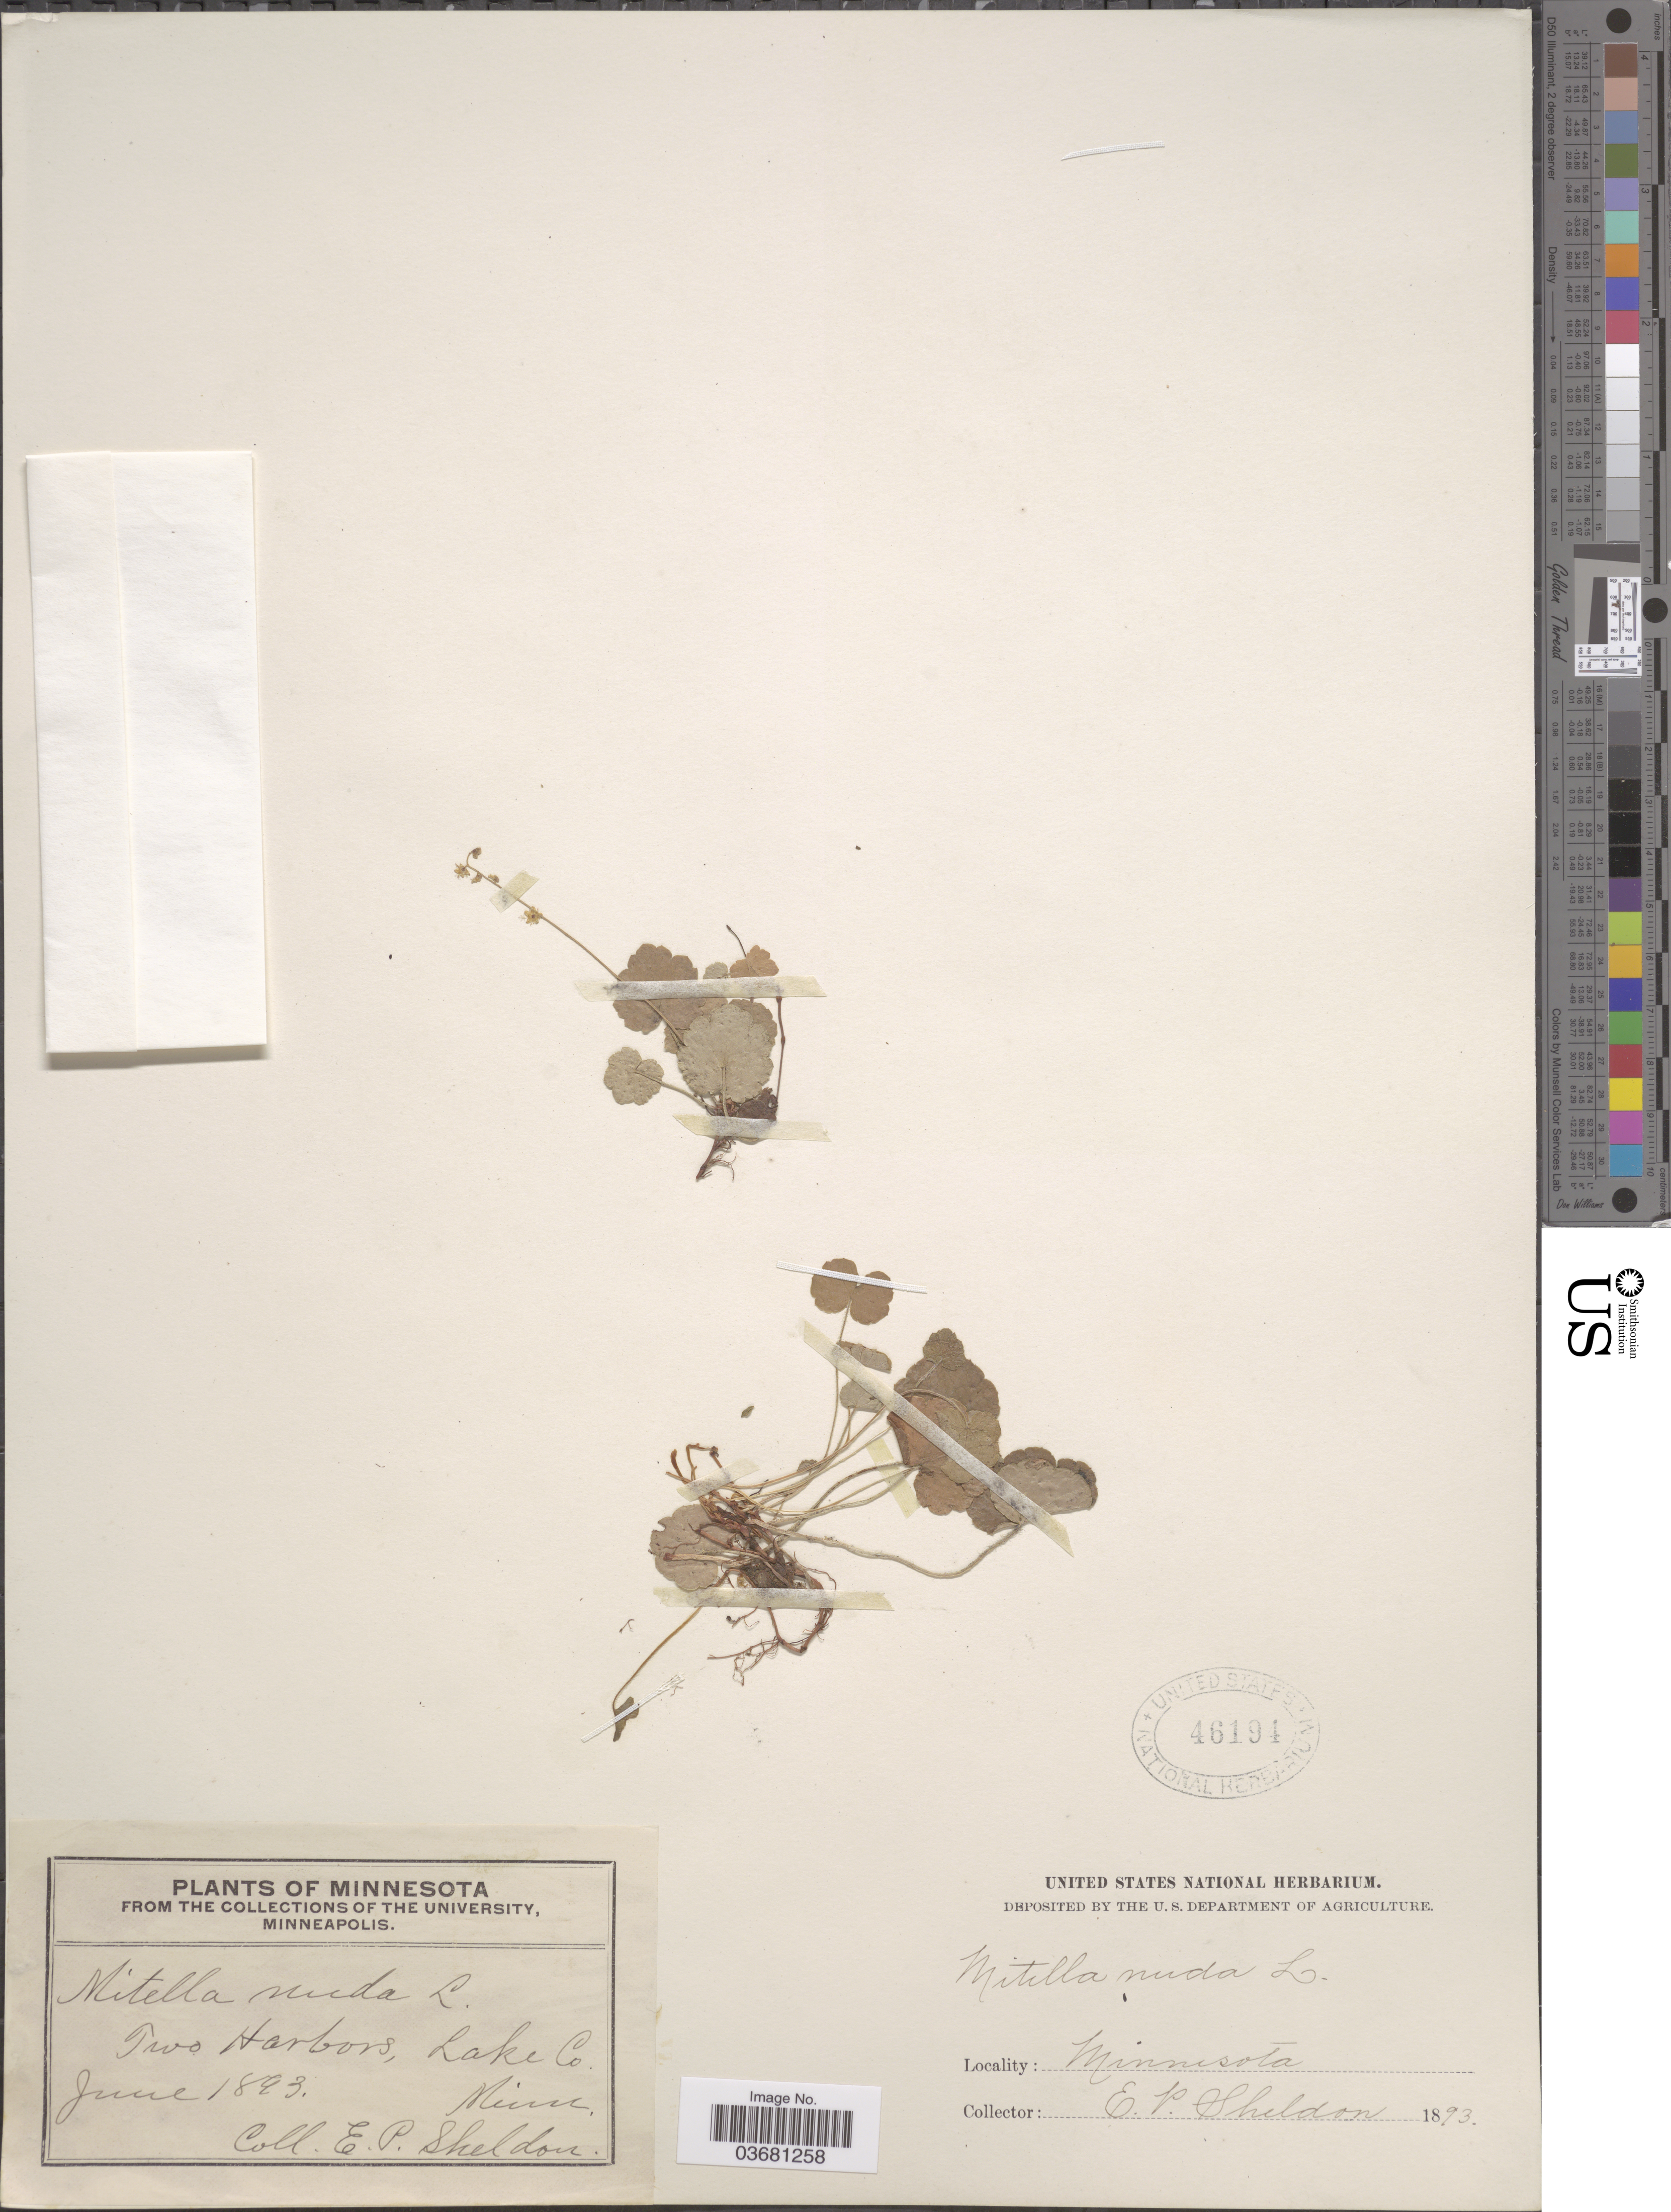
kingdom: Plantae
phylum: Tracheophyta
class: Magnoliopsida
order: Saxifragales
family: Saxifragaceae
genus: Mitella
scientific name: Mitella nuda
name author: L.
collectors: E. P. Sheldon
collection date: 1893-06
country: United States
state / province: Minnesota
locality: Two Harbors, Lake Co.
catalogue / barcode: US 46194